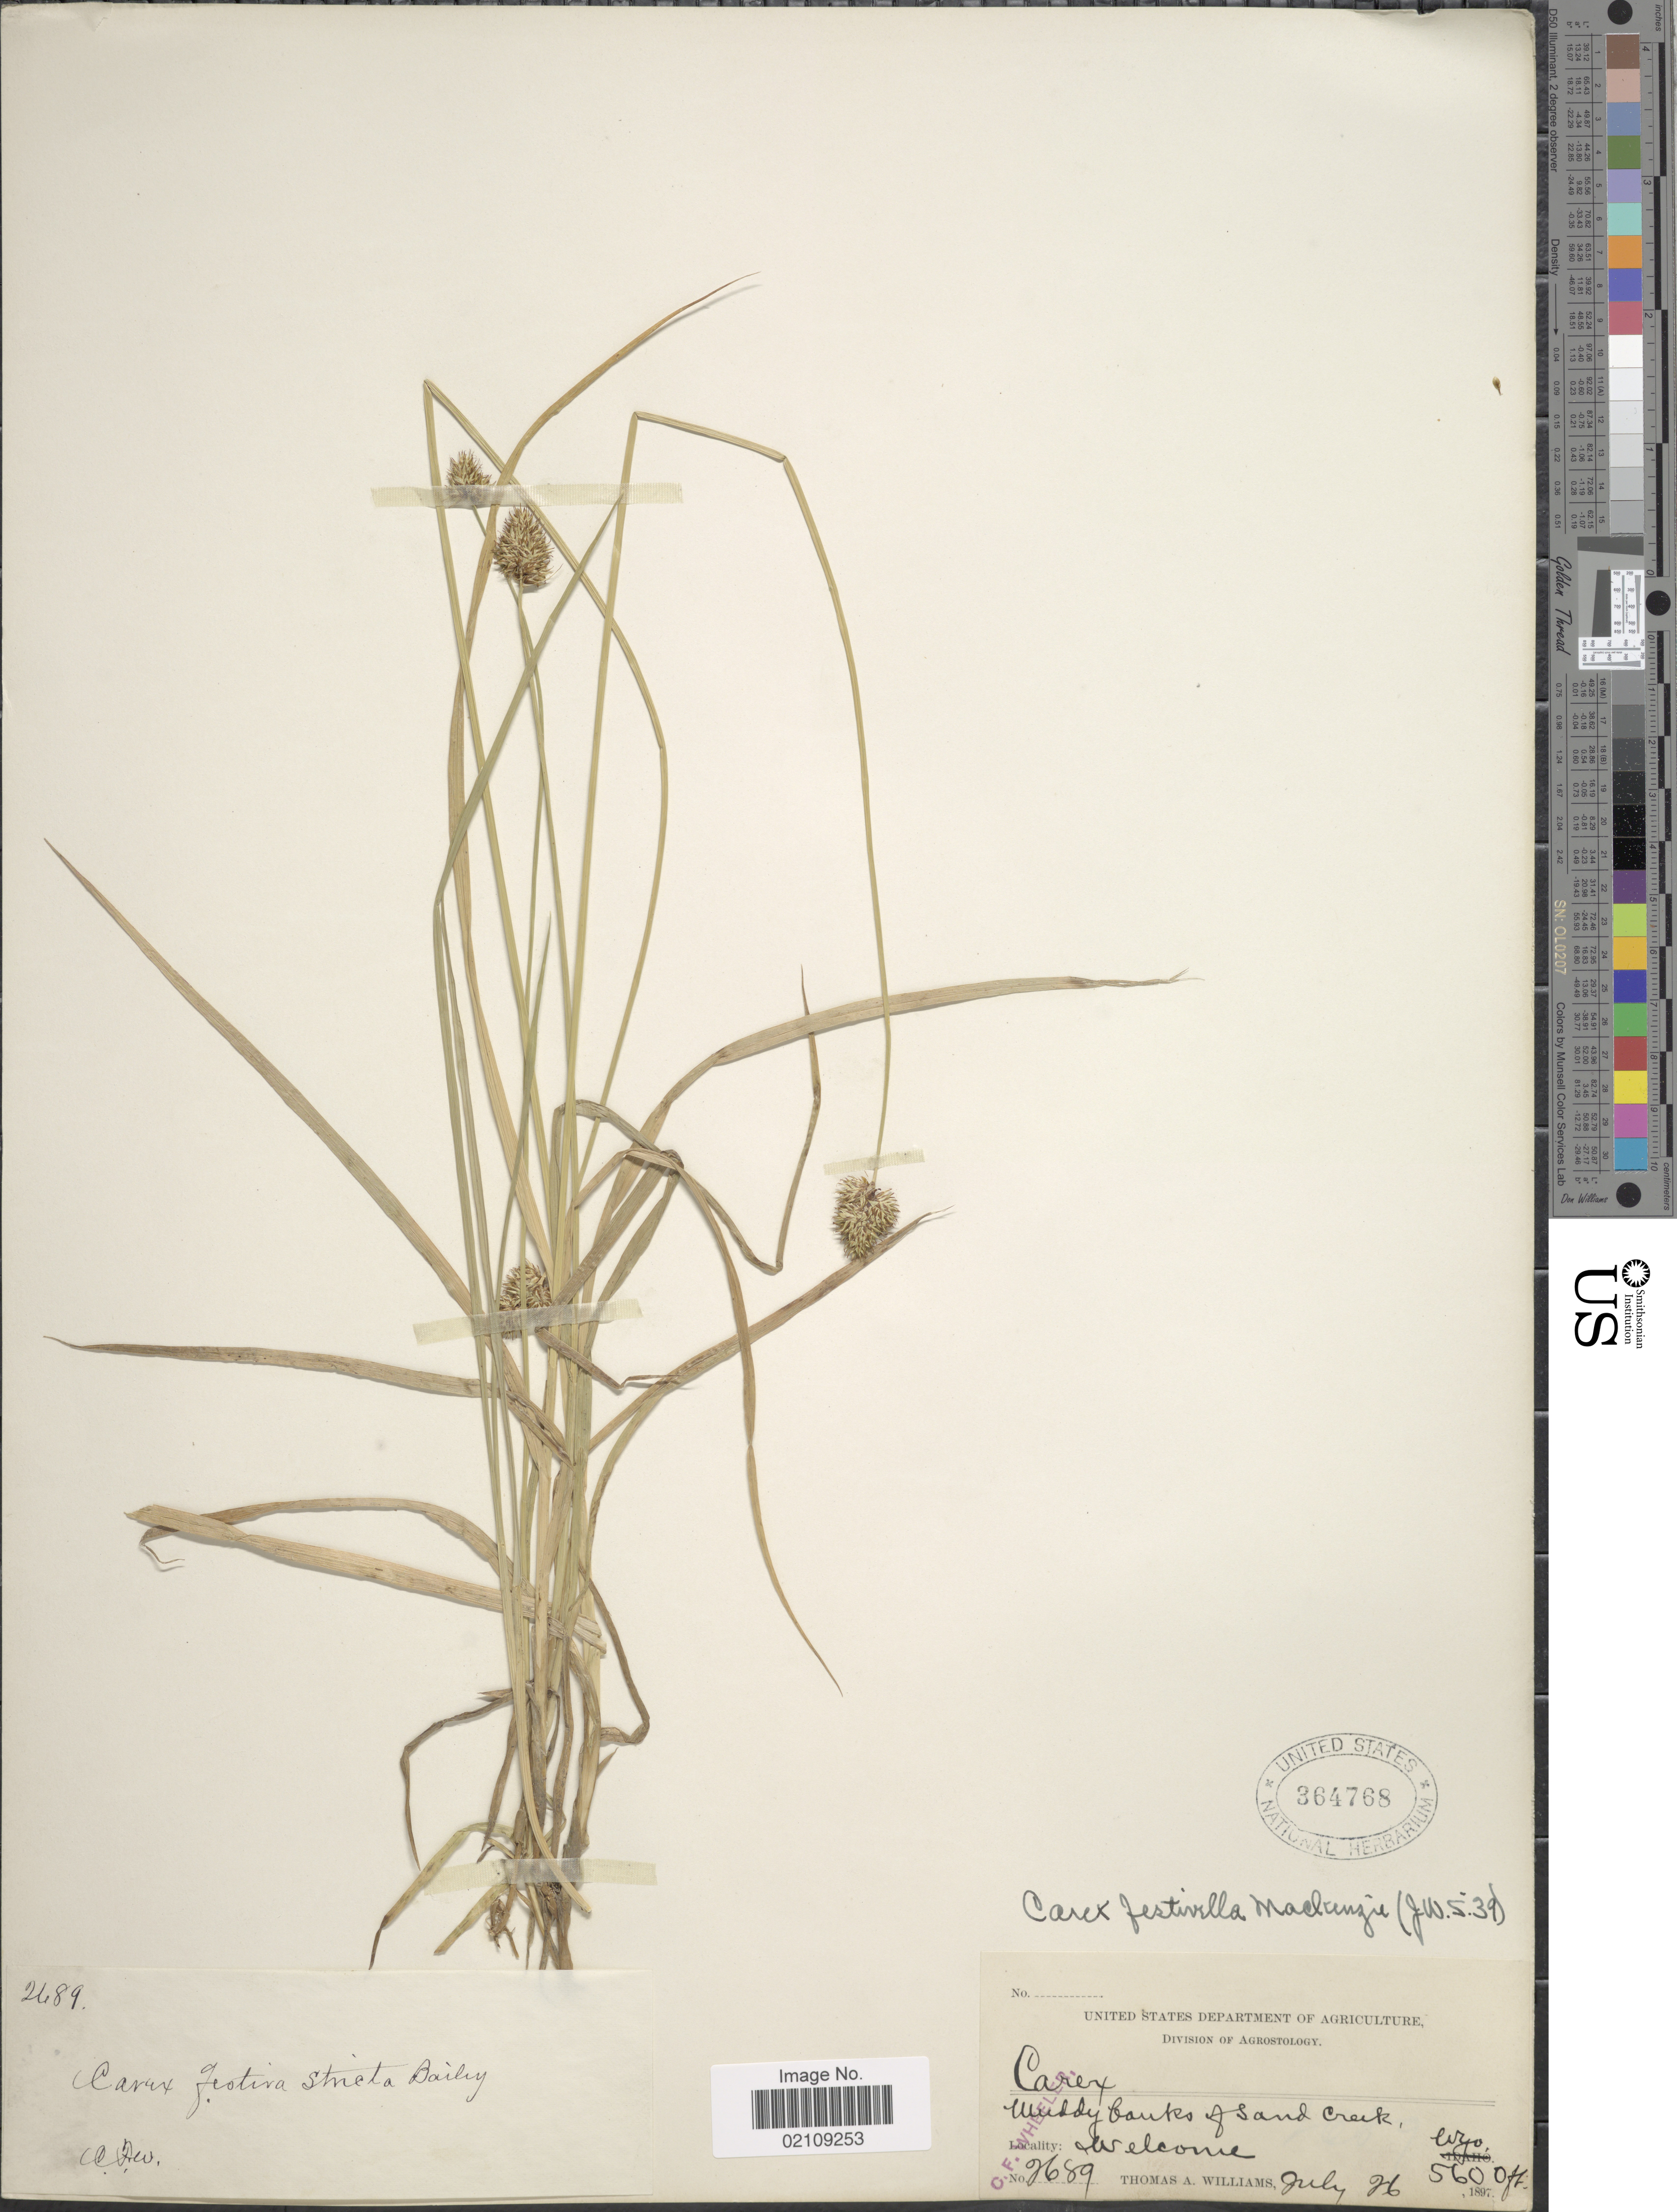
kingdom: Plantae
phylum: Tracheophyta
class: Liliopsida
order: Poales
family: Cyperaceae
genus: Carex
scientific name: Carex microptera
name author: Mack.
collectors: T. A. Williams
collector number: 2689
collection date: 1897-07-26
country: United States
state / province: Wyoming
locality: Muddy banks of sand Creek, Welcome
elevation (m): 1707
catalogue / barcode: US 364768